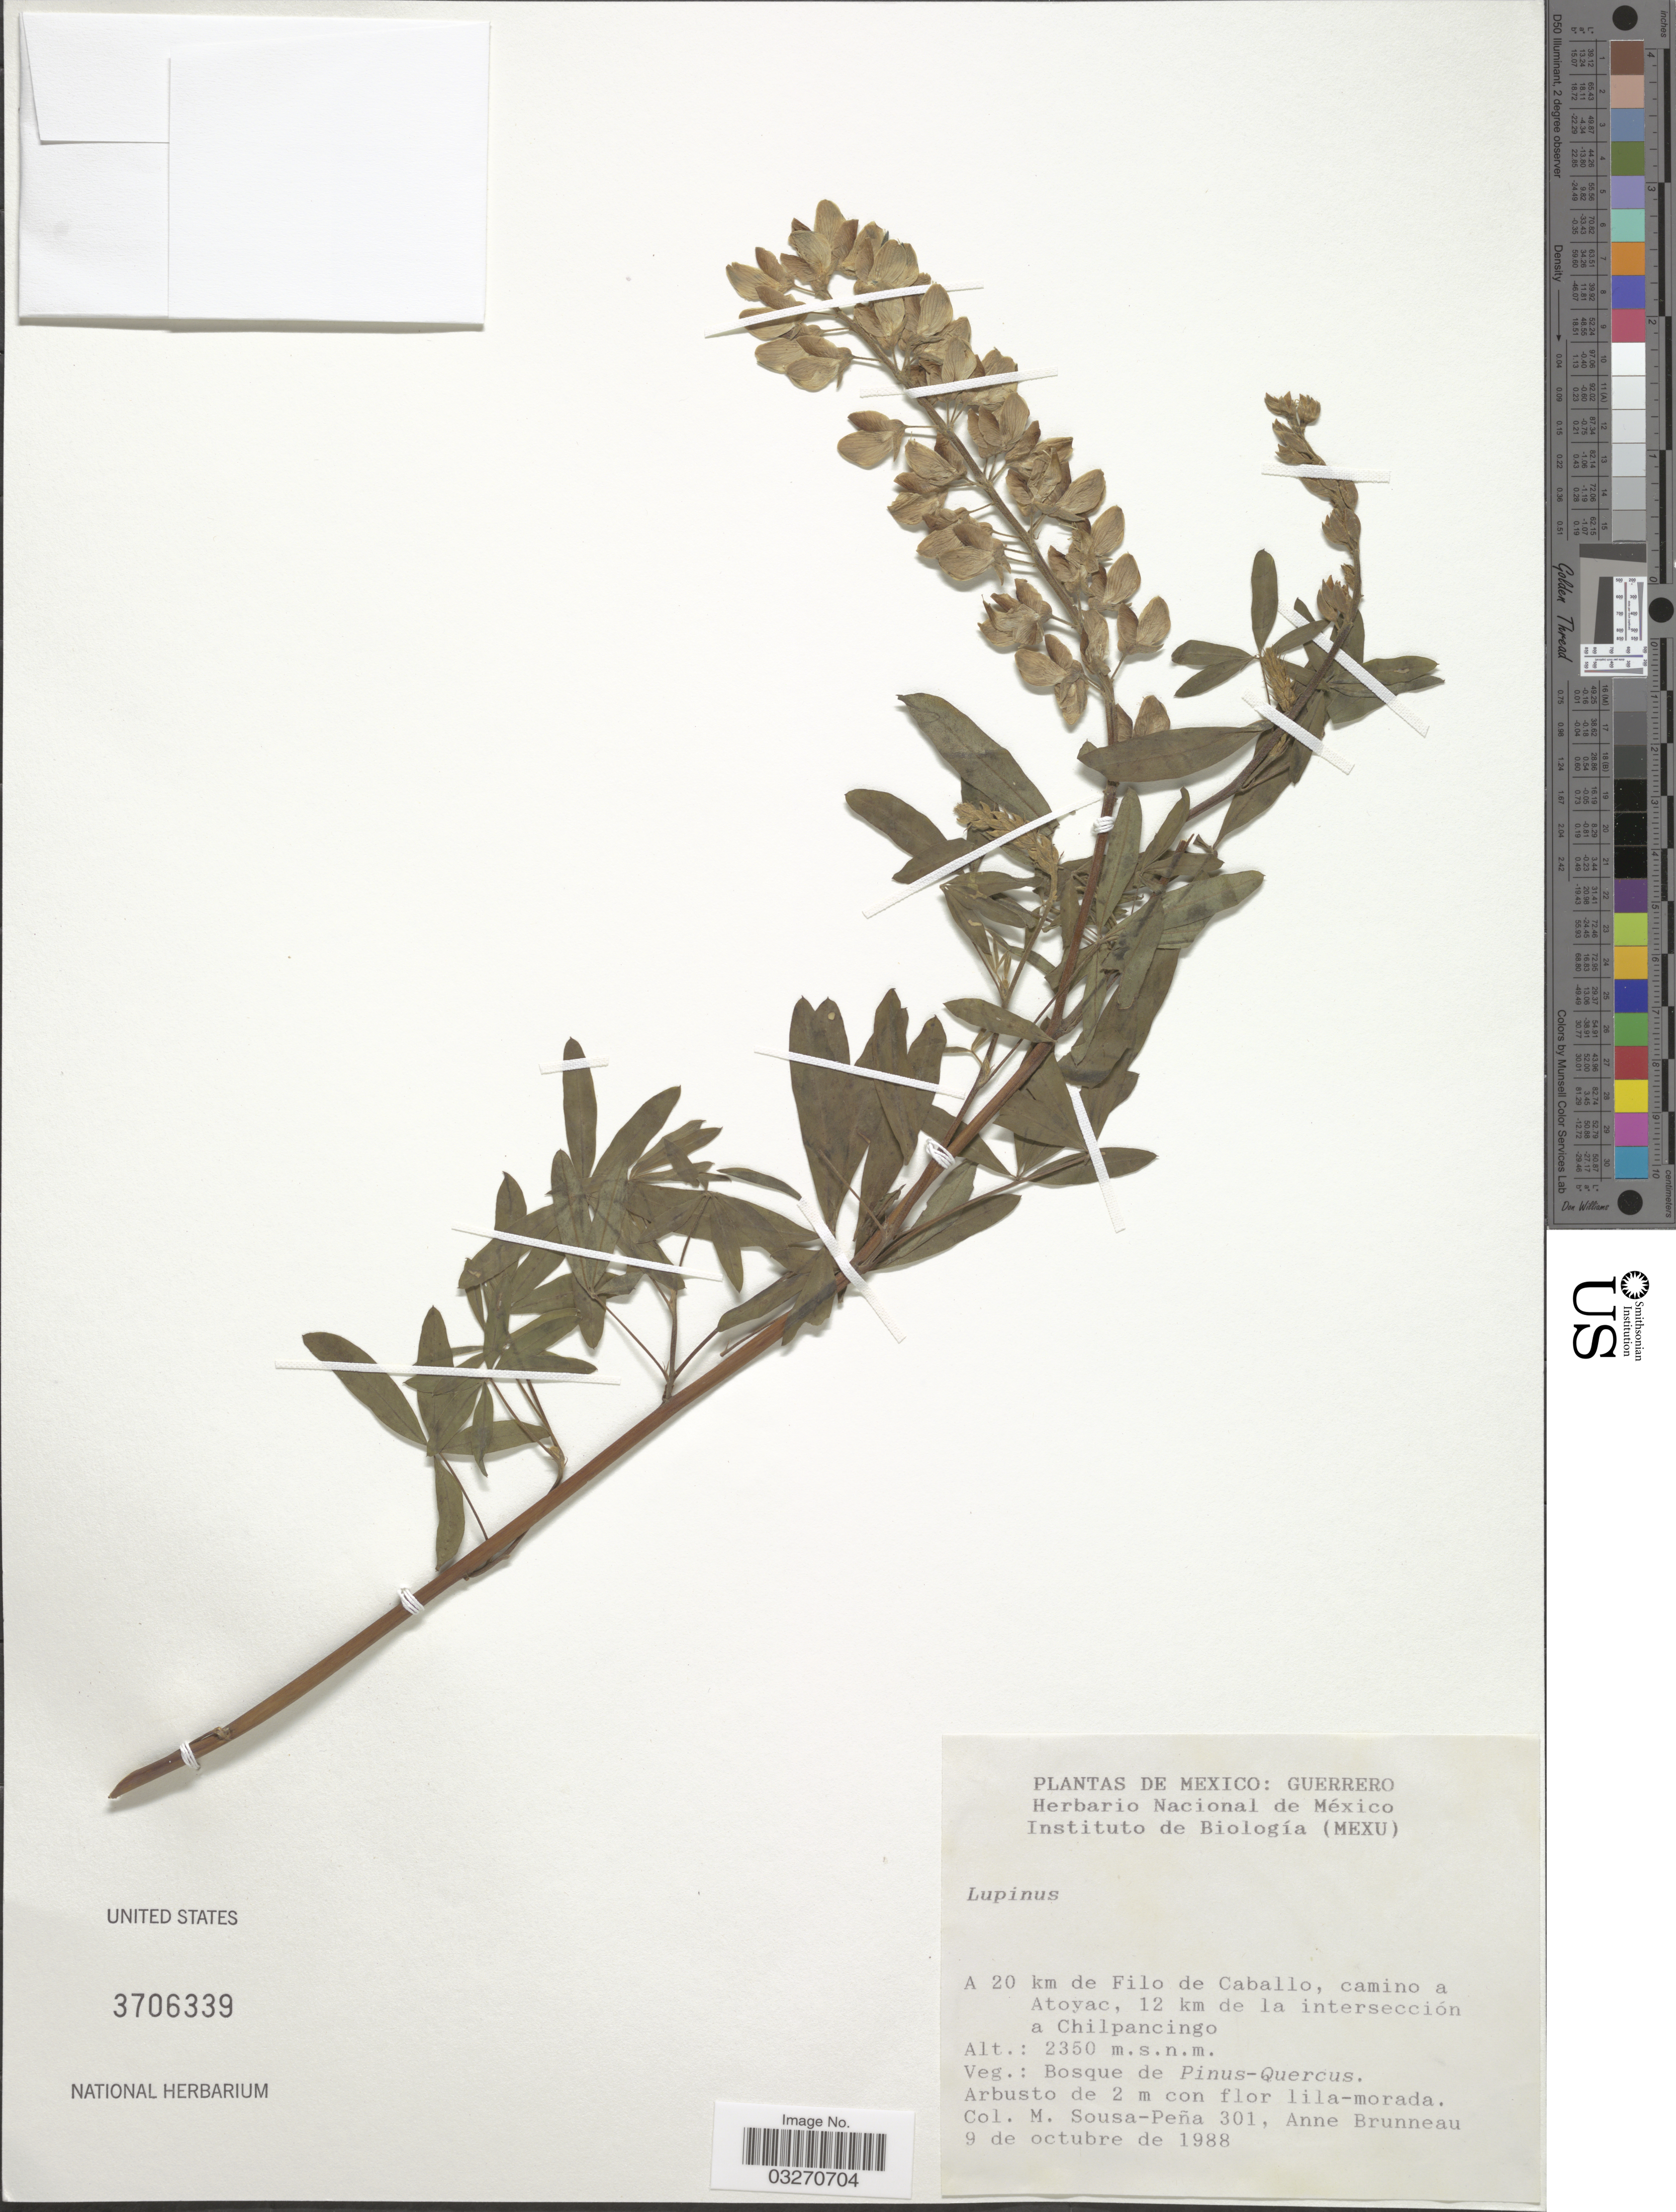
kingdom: Plantae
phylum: Tracheophyta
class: Magnoliopsida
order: Fabales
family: Fabaceae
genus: Lupinus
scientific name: Lupinus sp.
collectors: M. Sousa Peña & A. Brunneau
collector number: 301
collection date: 1988-10-09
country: Mexico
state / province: Guerrero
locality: A 20 km de Filo de Caballo, camino a Atoyac, 12 km de la intersección a Chilpancingo.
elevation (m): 2350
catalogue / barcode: US 3706339